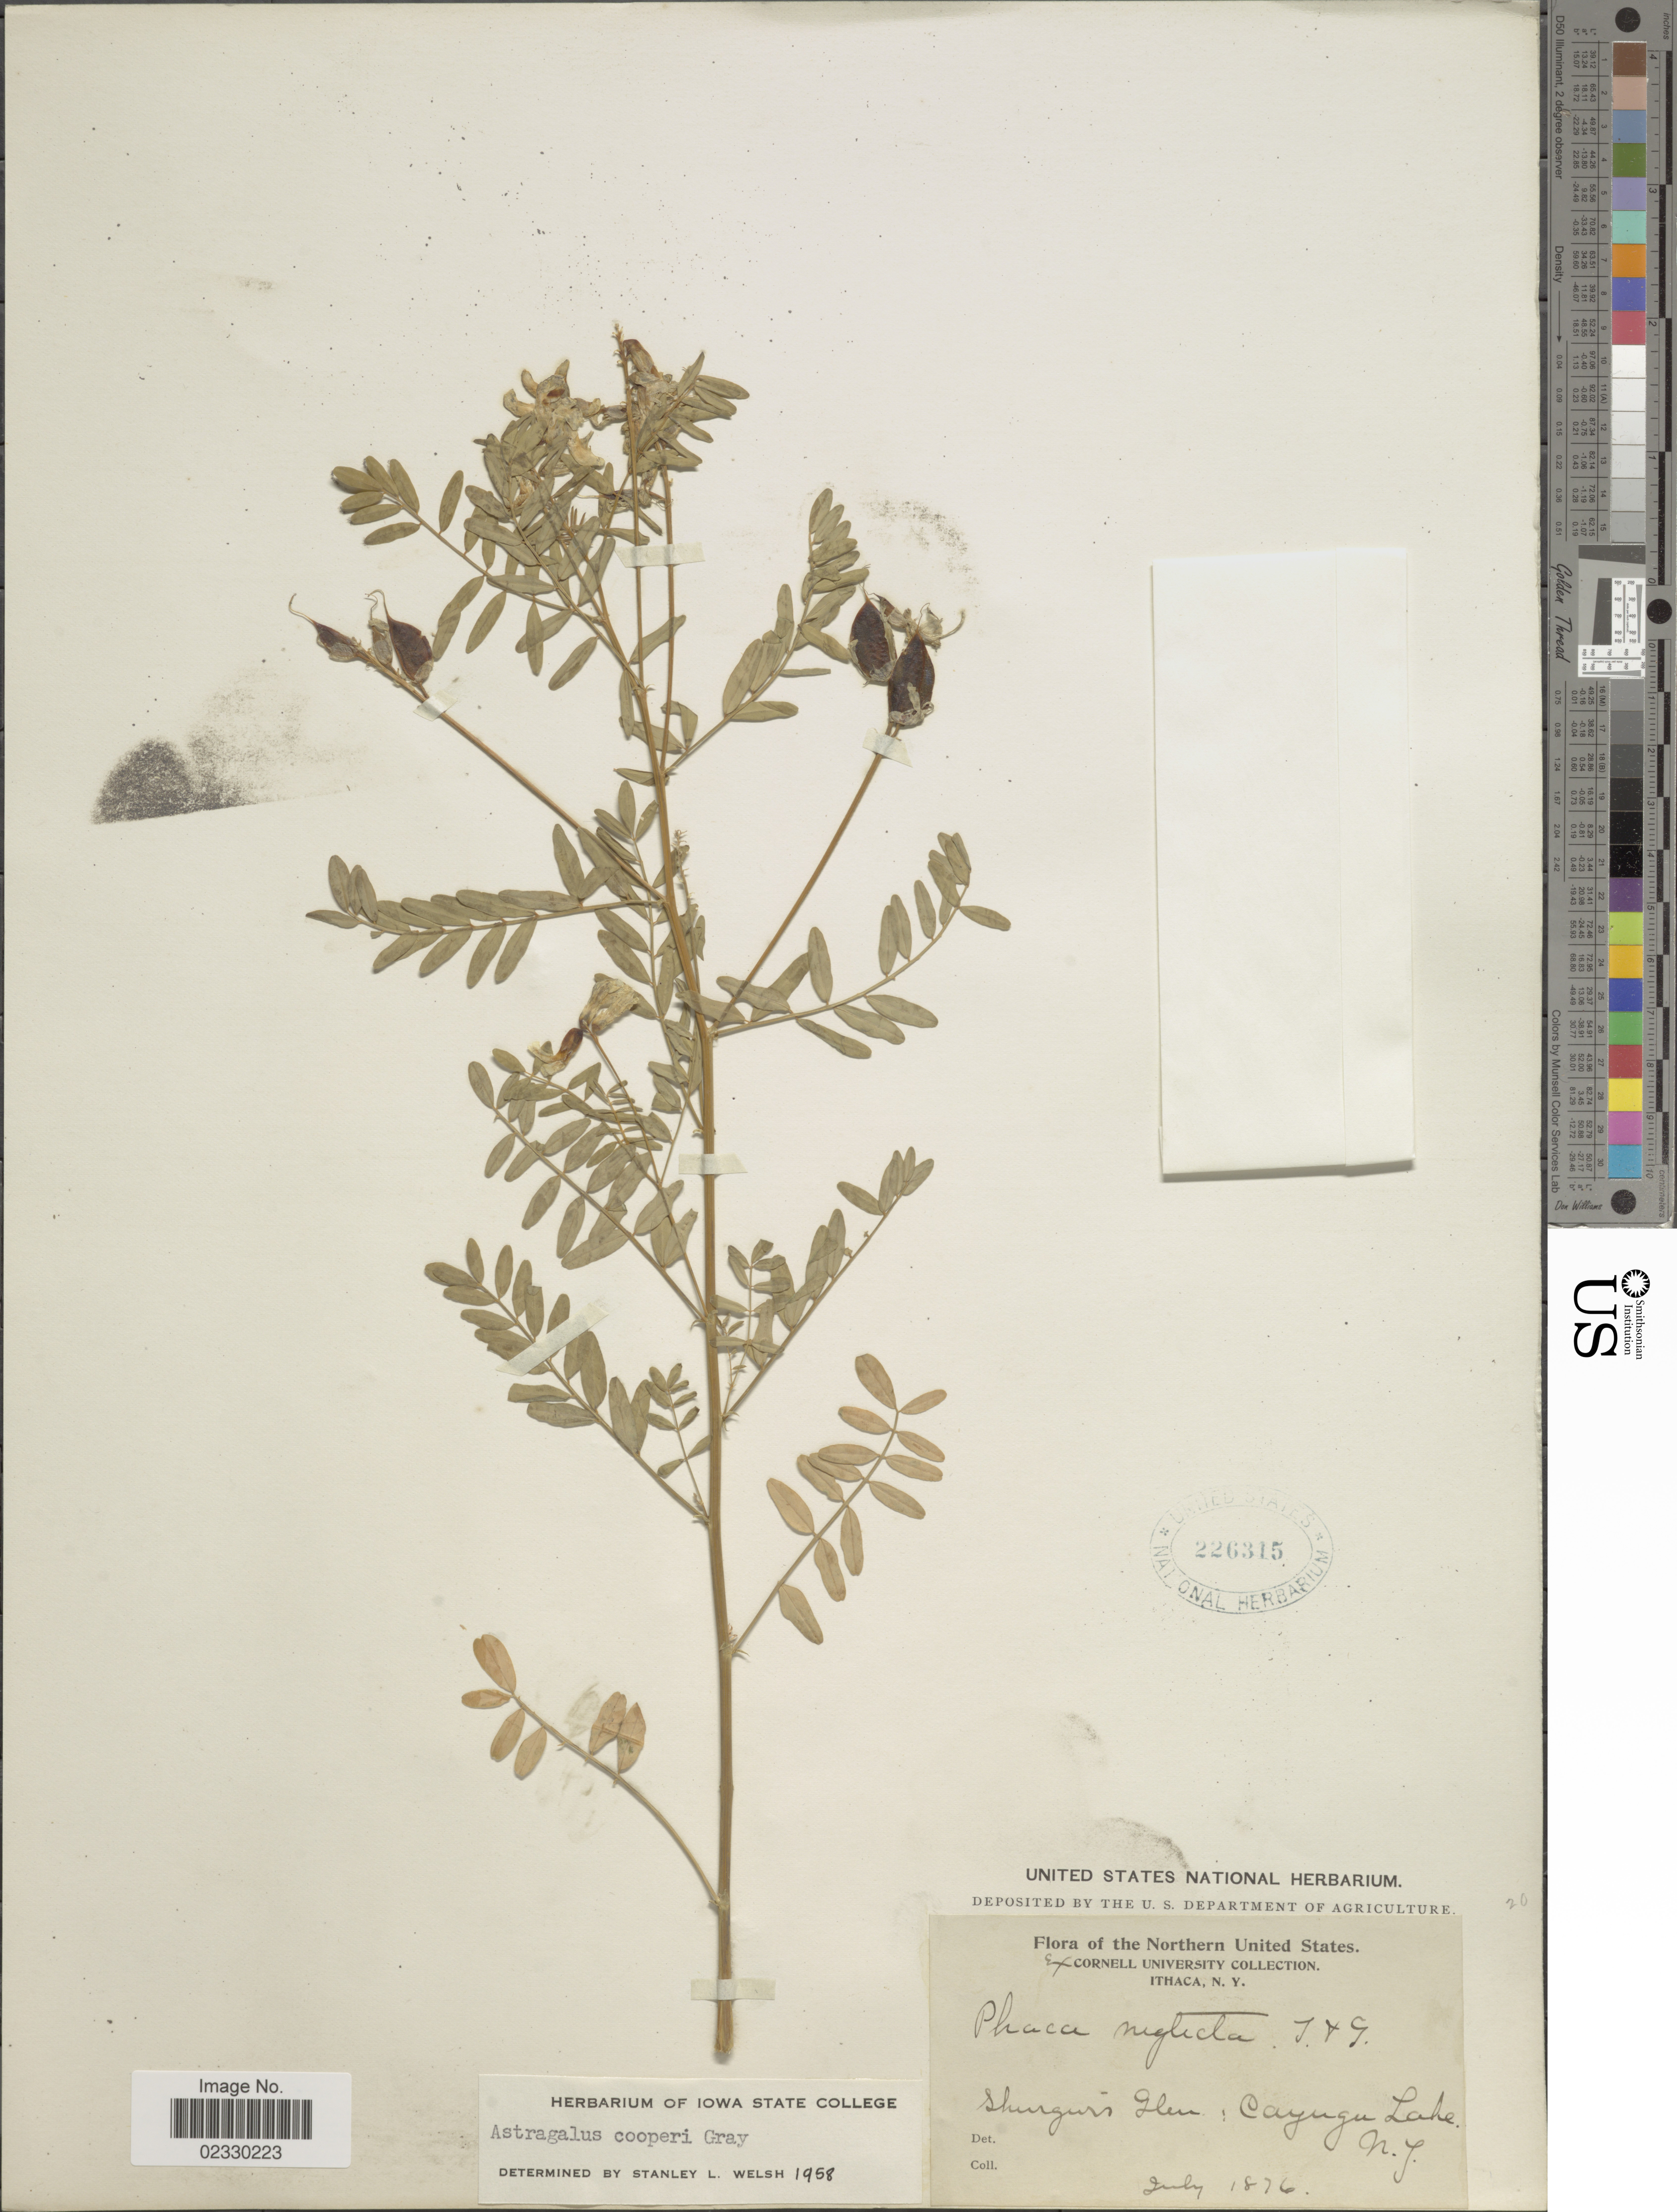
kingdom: Plantae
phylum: Tracheophyta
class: Magnoliopsida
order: Fabales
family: Fabaceae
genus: Astragalus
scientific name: Astragalus cooperi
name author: A. Gray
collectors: ex herb. Cornell University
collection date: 1876-07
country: United States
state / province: New Jersey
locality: Shurgurs Glen: Gayugu Lake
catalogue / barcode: US 226315